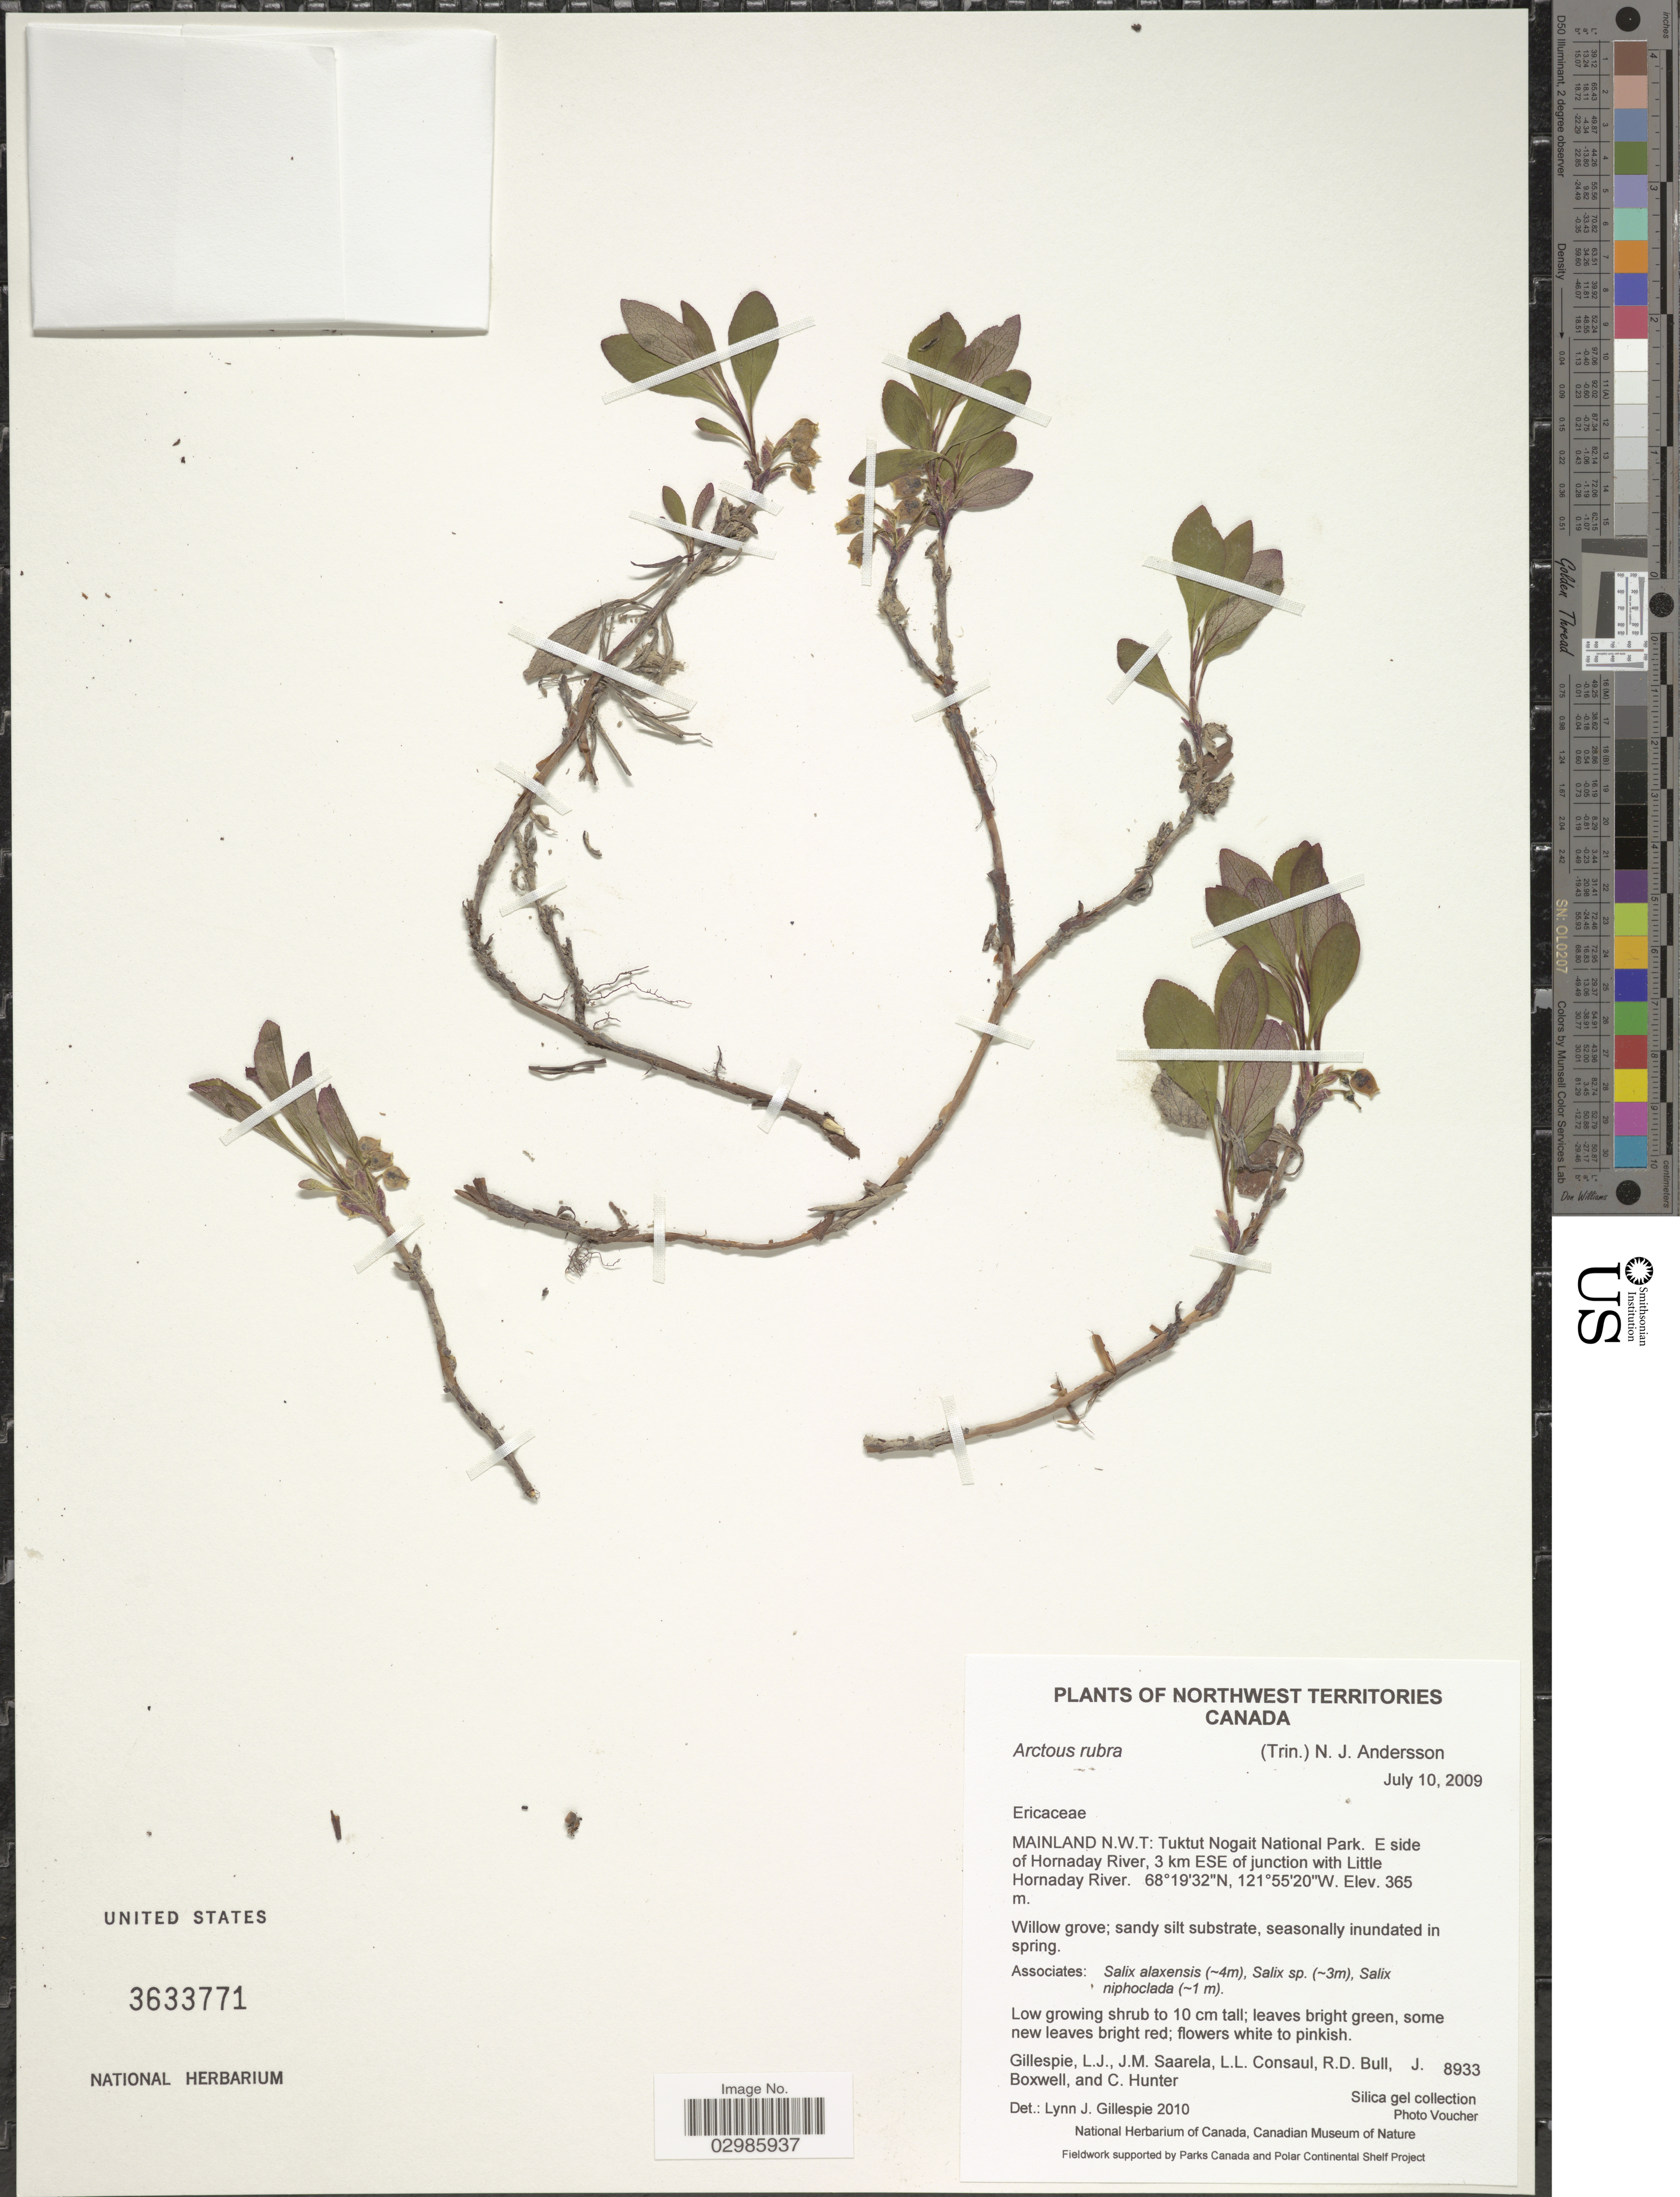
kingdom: Plantae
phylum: Tracheophyta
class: Magnoliopsida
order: Ericales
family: Ericaceae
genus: Arctous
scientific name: Arctous alpina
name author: (L.) Nied.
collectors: L. Gillespie, J. Saarela, L. Consaul, R. Bull & et al.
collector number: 8933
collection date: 2009-07-10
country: Canada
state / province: Northwest Territories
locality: Mainland N.W.T: Tuktut Nogait National Park. E side of Hornaday River, 3 km ESE of junction with Little Hornaday River.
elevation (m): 365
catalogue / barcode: US 3633771